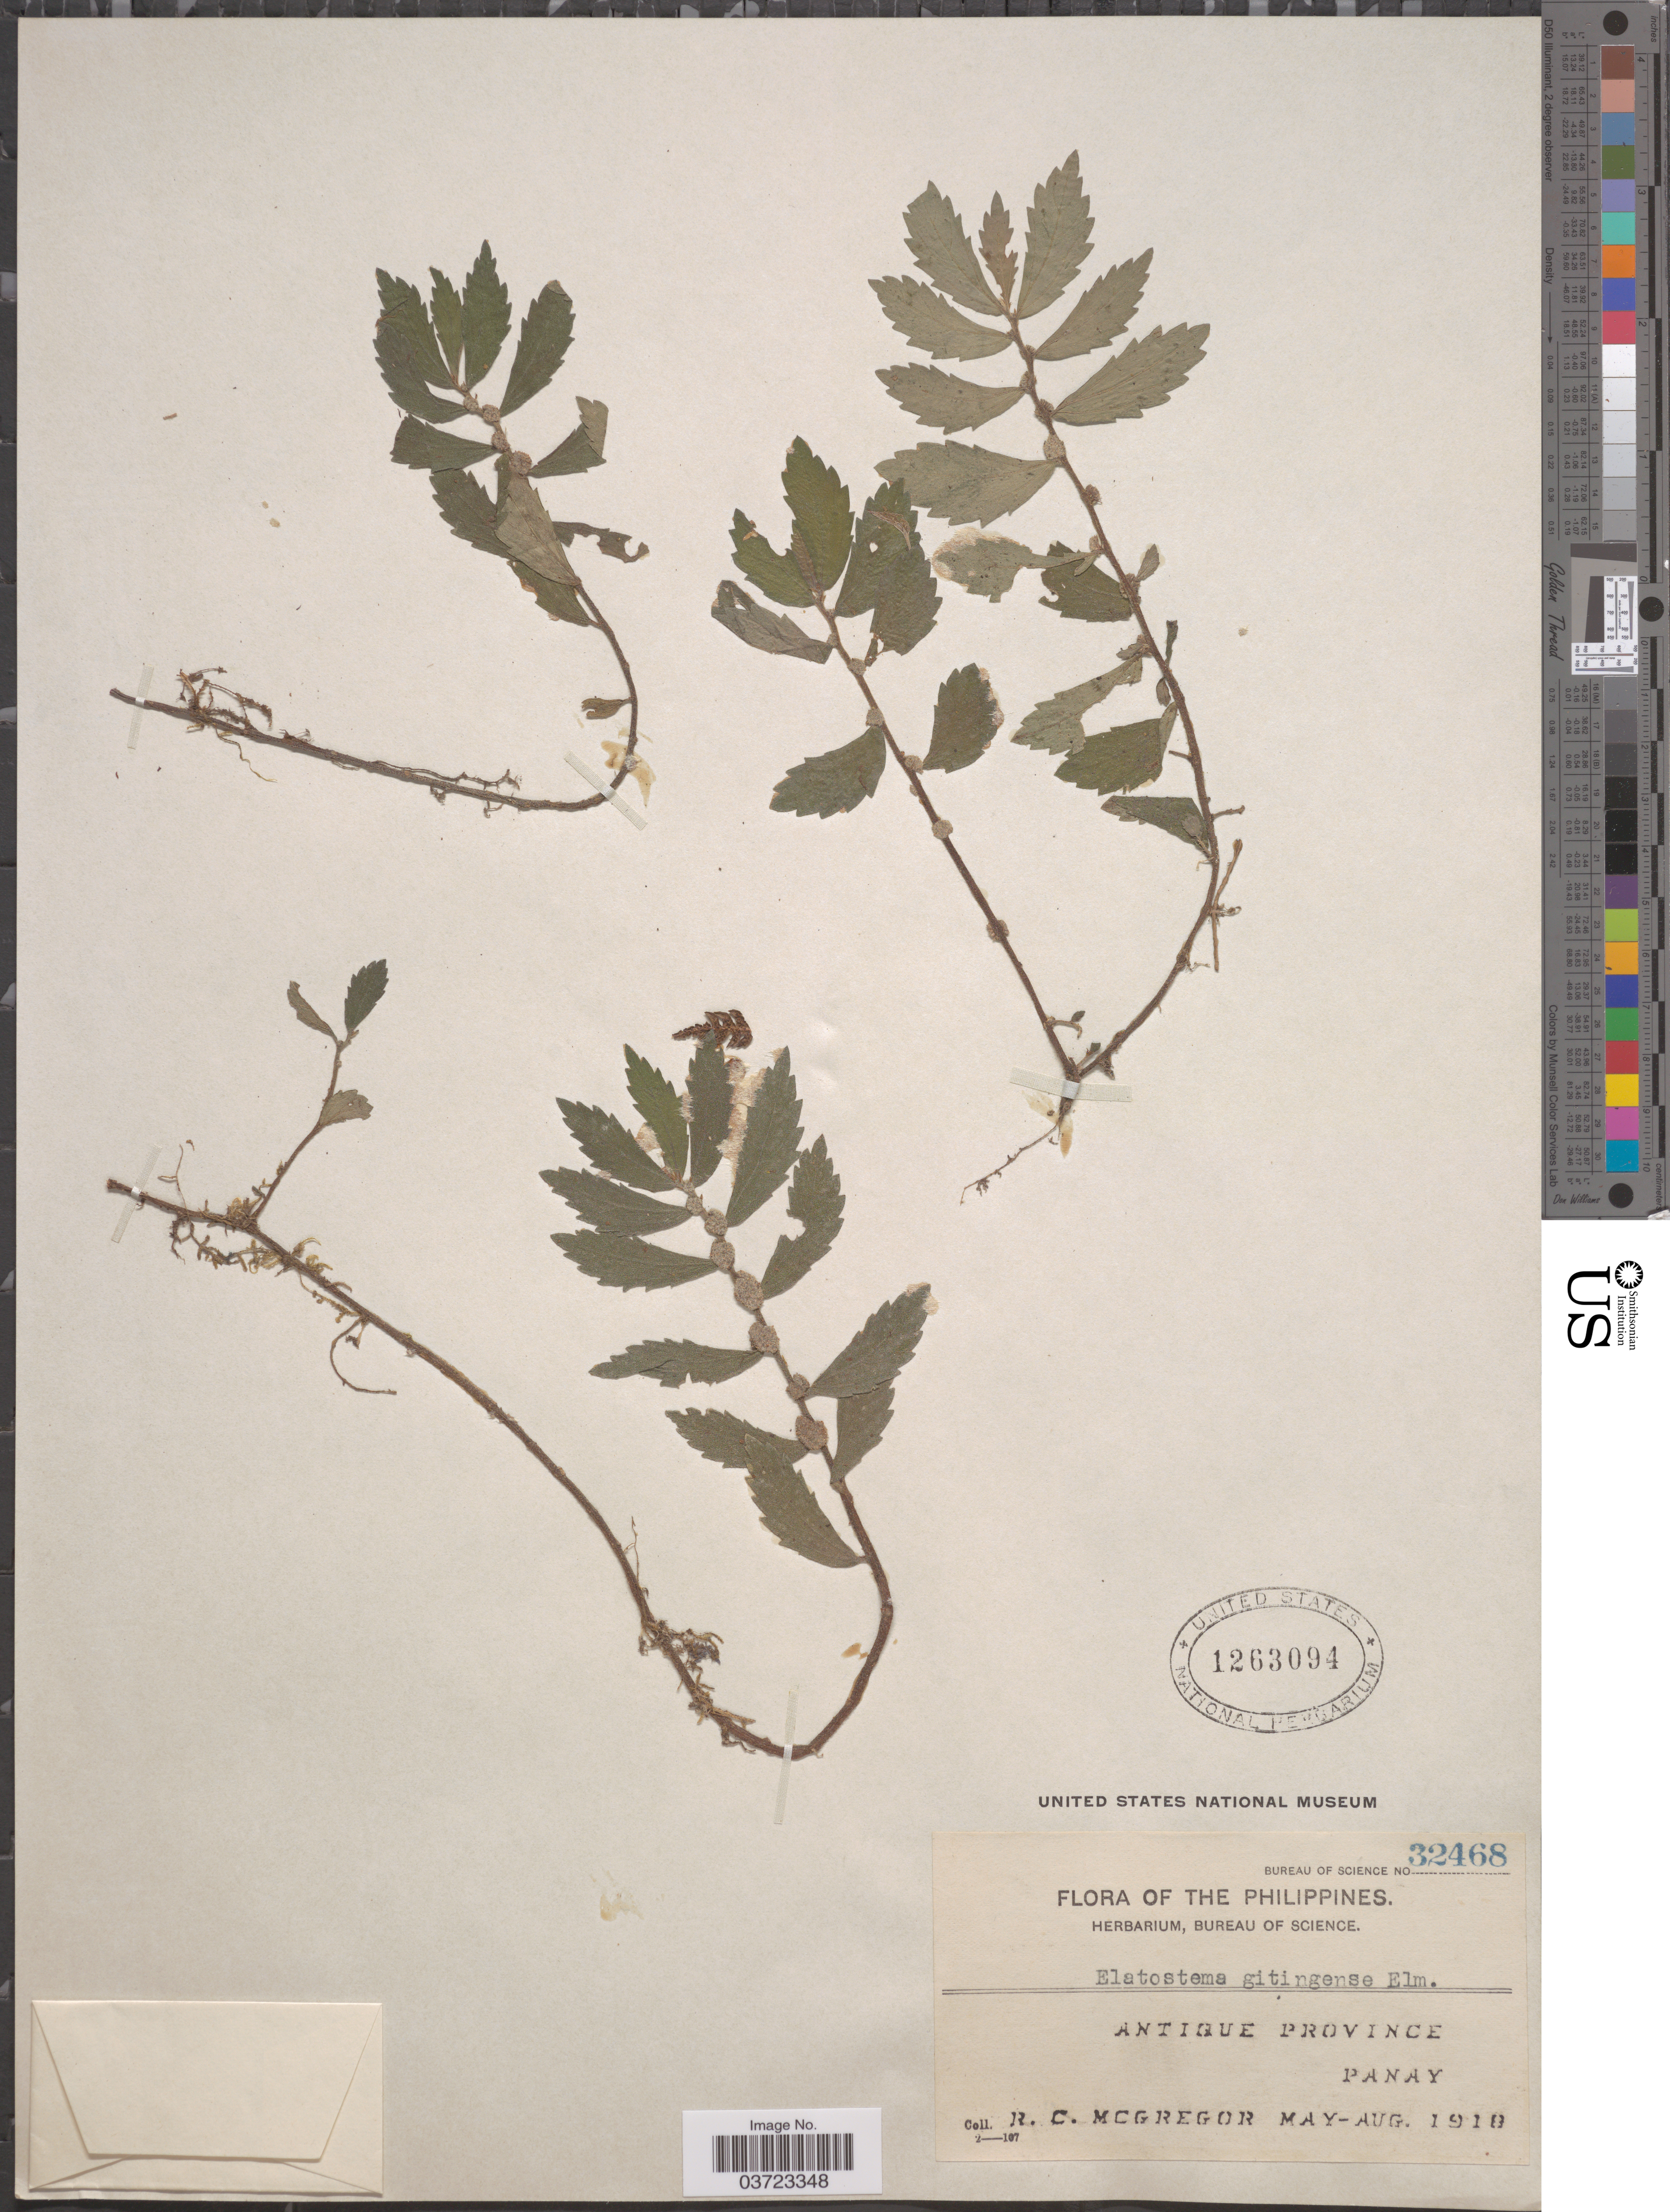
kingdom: Plantae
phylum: Tracheophyta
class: Magnoliopsida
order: Rosales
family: Urticaceae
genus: Elatostema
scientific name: Elatostema gitingense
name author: Elmer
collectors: R. C. McGregor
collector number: Bureau of Science 32468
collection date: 1918-05/1918-08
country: Philippines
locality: Antique Province. Panay.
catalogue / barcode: US 1263094